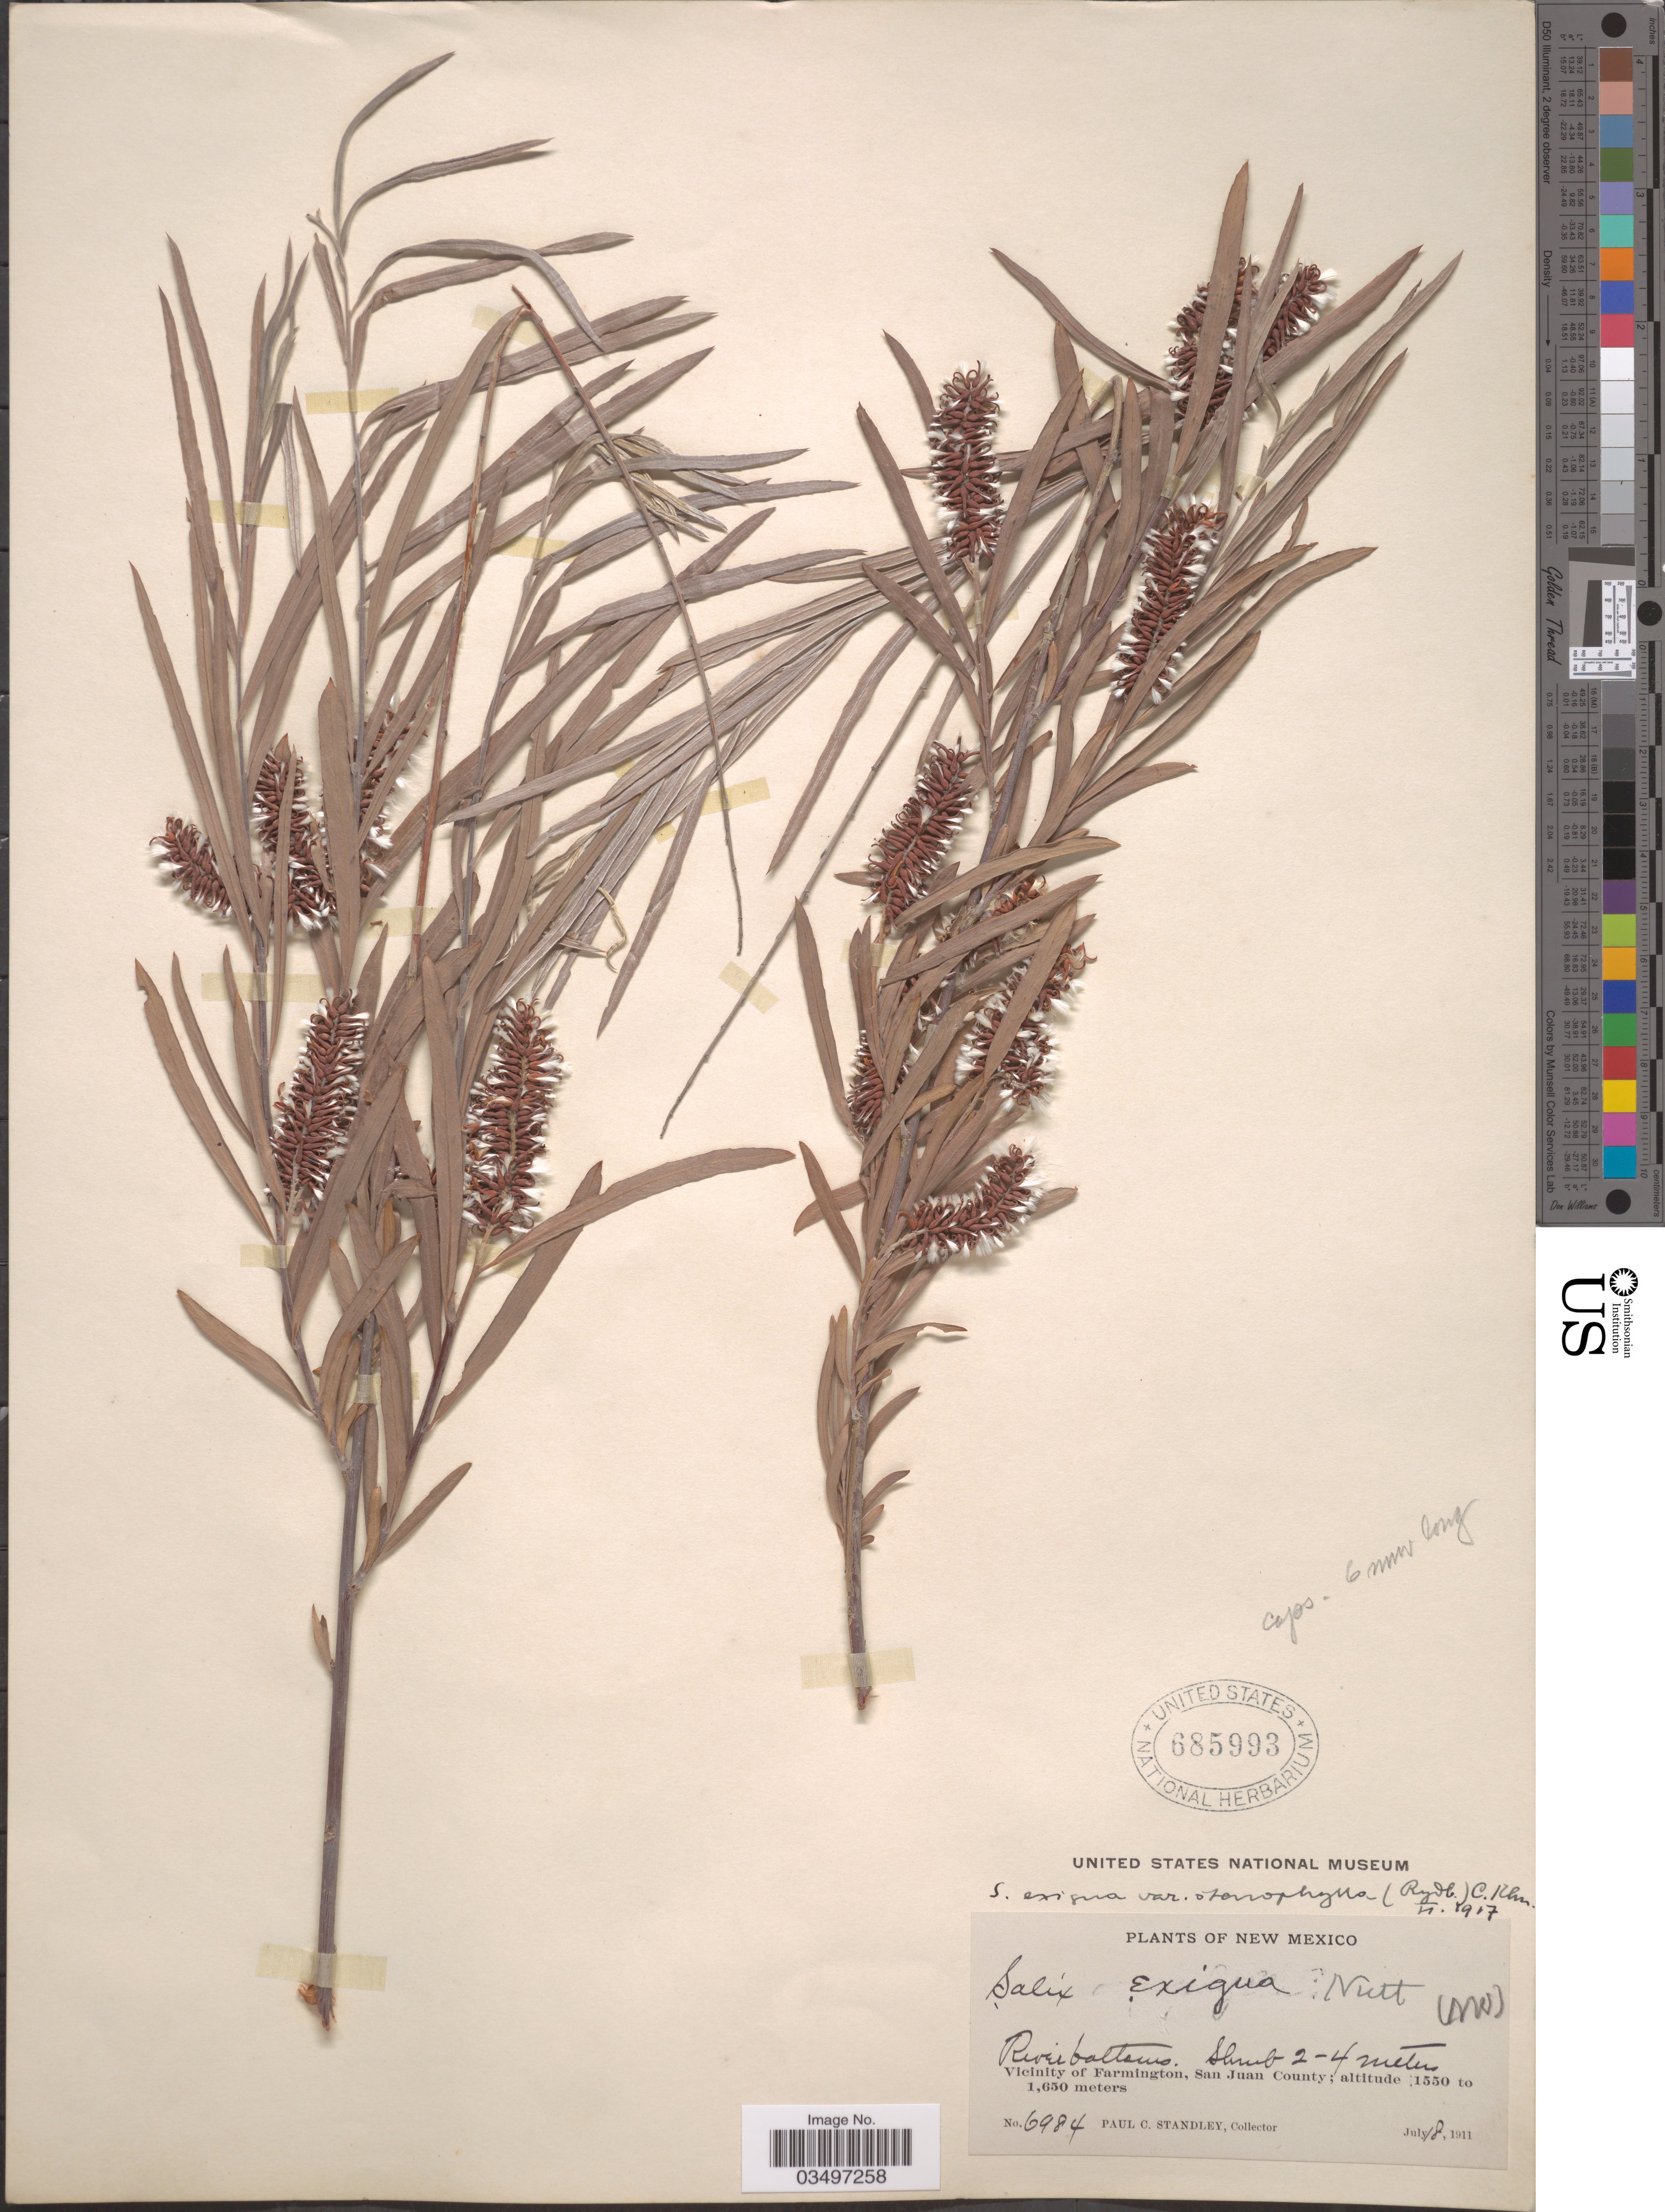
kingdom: Plantae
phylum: Tracheophyta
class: Magnoliopsida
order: Malpighiales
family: Salicaceae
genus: Salix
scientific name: Salix exigua var. stenophylla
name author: (Rydb.) C.K. Schneid.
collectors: P. C. Standley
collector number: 6984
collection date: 1911-07-18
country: United States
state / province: New Mexico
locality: River bottoms. Vicinity of Farmington, San Juan County.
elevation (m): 1550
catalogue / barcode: US 685993